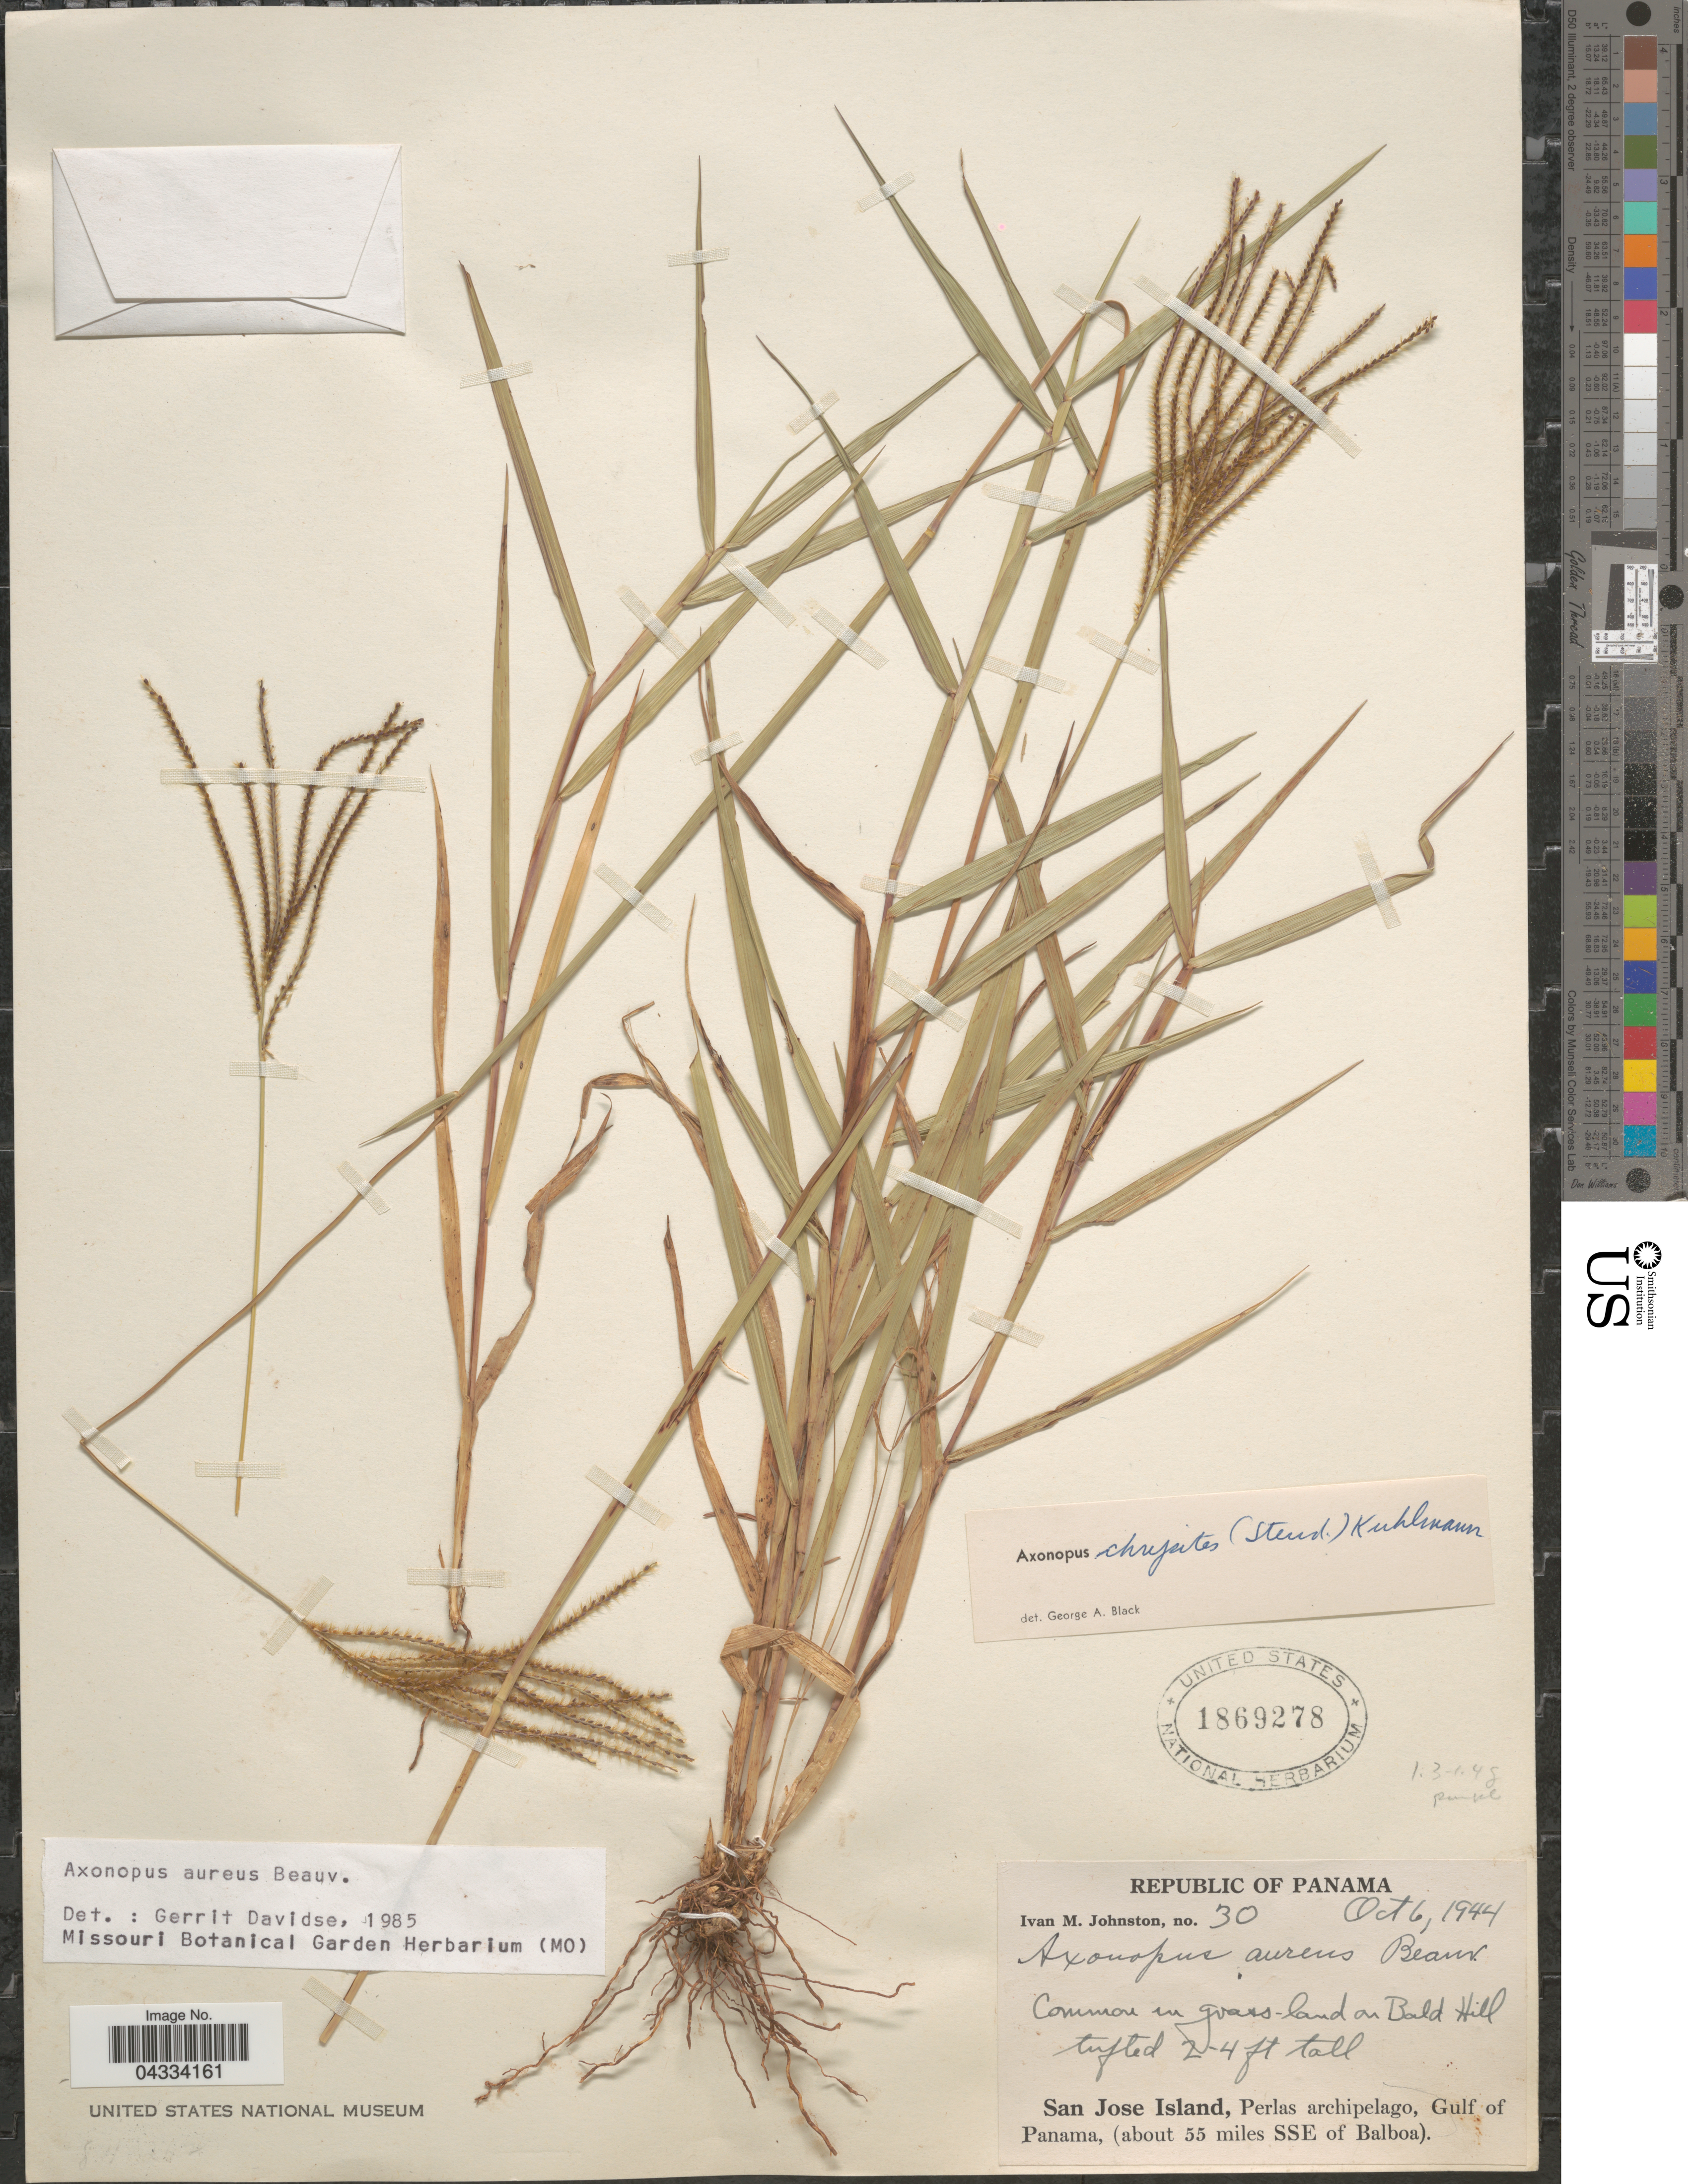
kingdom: Plantae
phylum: Tracheophyta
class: Liliopsida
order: Poales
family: Poaceae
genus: Axonopus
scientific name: Axonopus aureus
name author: P. Beauv.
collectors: I.M. Johnston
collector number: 30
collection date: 1944-10-06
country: Panama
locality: On Bald Hill. San Jose Island, Perlas archipelago, Gulf of Panama, (about 55 miles SSE of Balboa).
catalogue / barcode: US 1869278